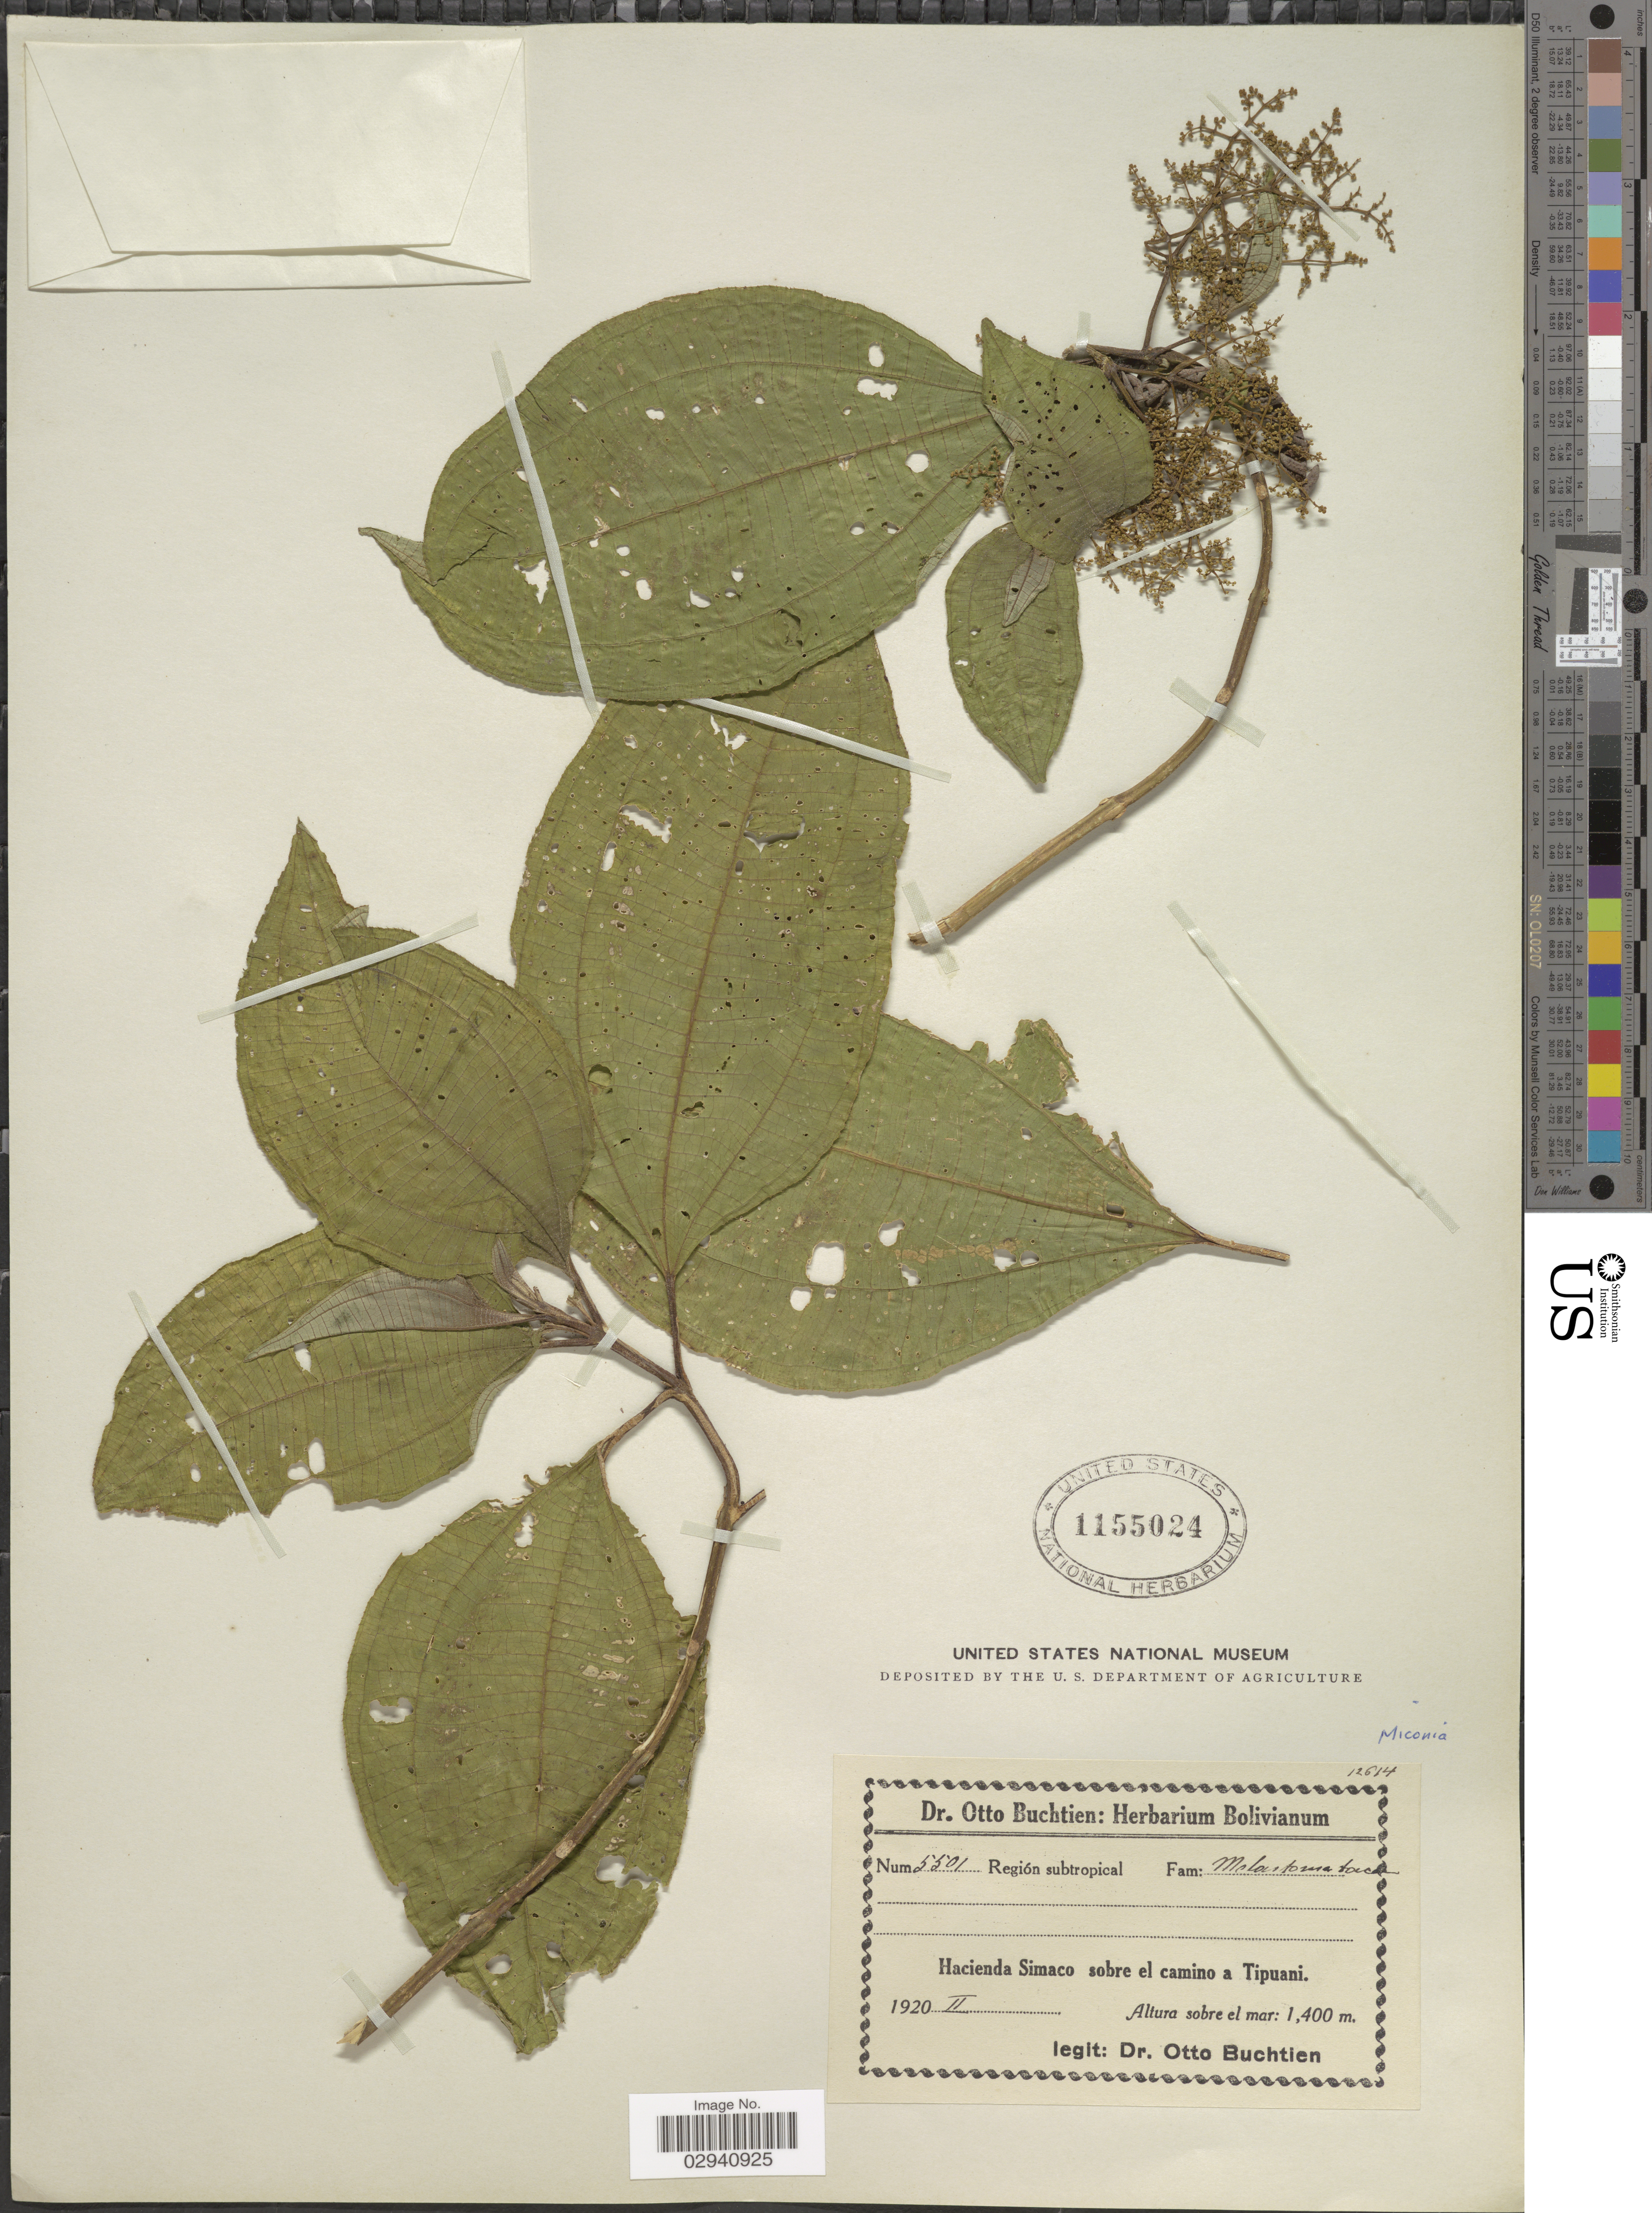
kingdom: Plantae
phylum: Tracheophyta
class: Magnoliopsida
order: Myrtales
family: Melastomataceae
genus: Miconia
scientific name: Miconia micrantha Pittier, nom. illeg.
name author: Pittier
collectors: O. Buchtien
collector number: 5501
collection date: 1920-02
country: Bolivia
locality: Hacienda Simaco sobre el camino a Tipuani.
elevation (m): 1400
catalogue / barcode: US 1155024